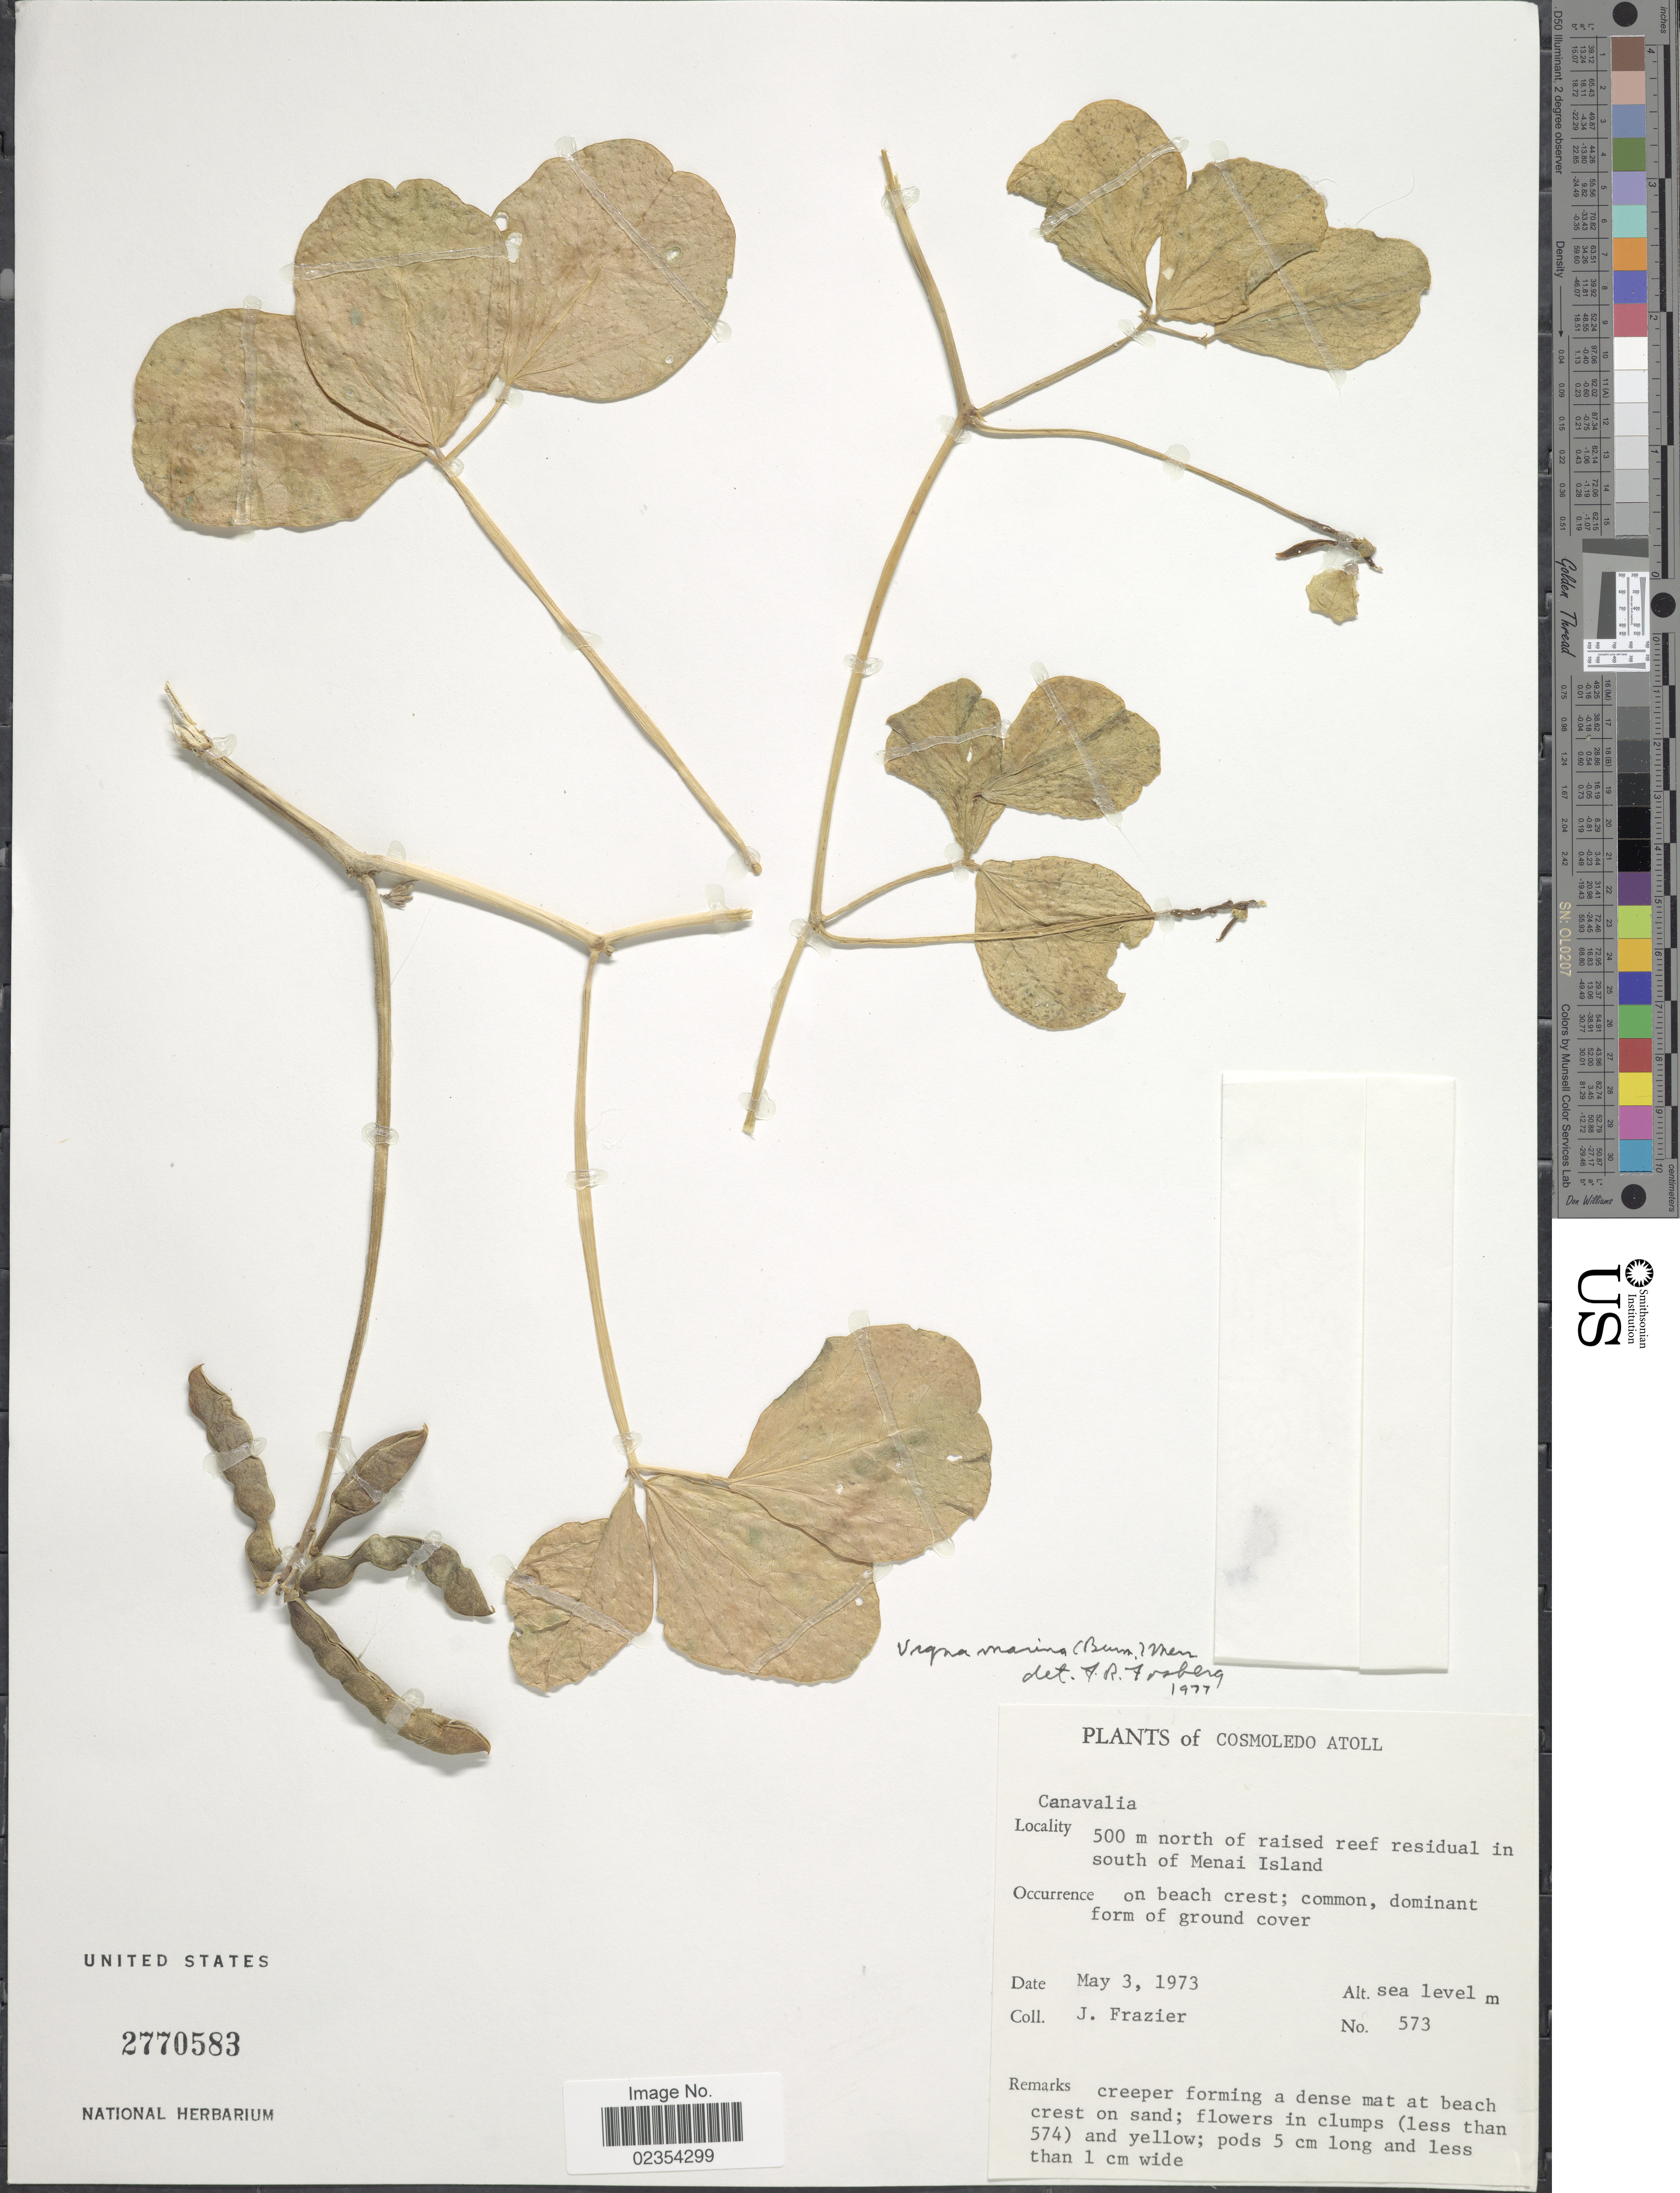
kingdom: Plantae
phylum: Tracheophyta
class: Magnoliopsida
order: Fabales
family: Fabaceae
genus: Vigna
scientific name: Vigna marina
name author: (Burm.) Merr.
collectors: J. Frazier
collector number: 573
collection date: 1973-05-03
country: Seychelles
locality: Cosmoledo Atoll, 500 m north of raised reef residual in south of Menai Island, on beach crest, at beach crest on sand.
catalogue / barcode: US 2770583